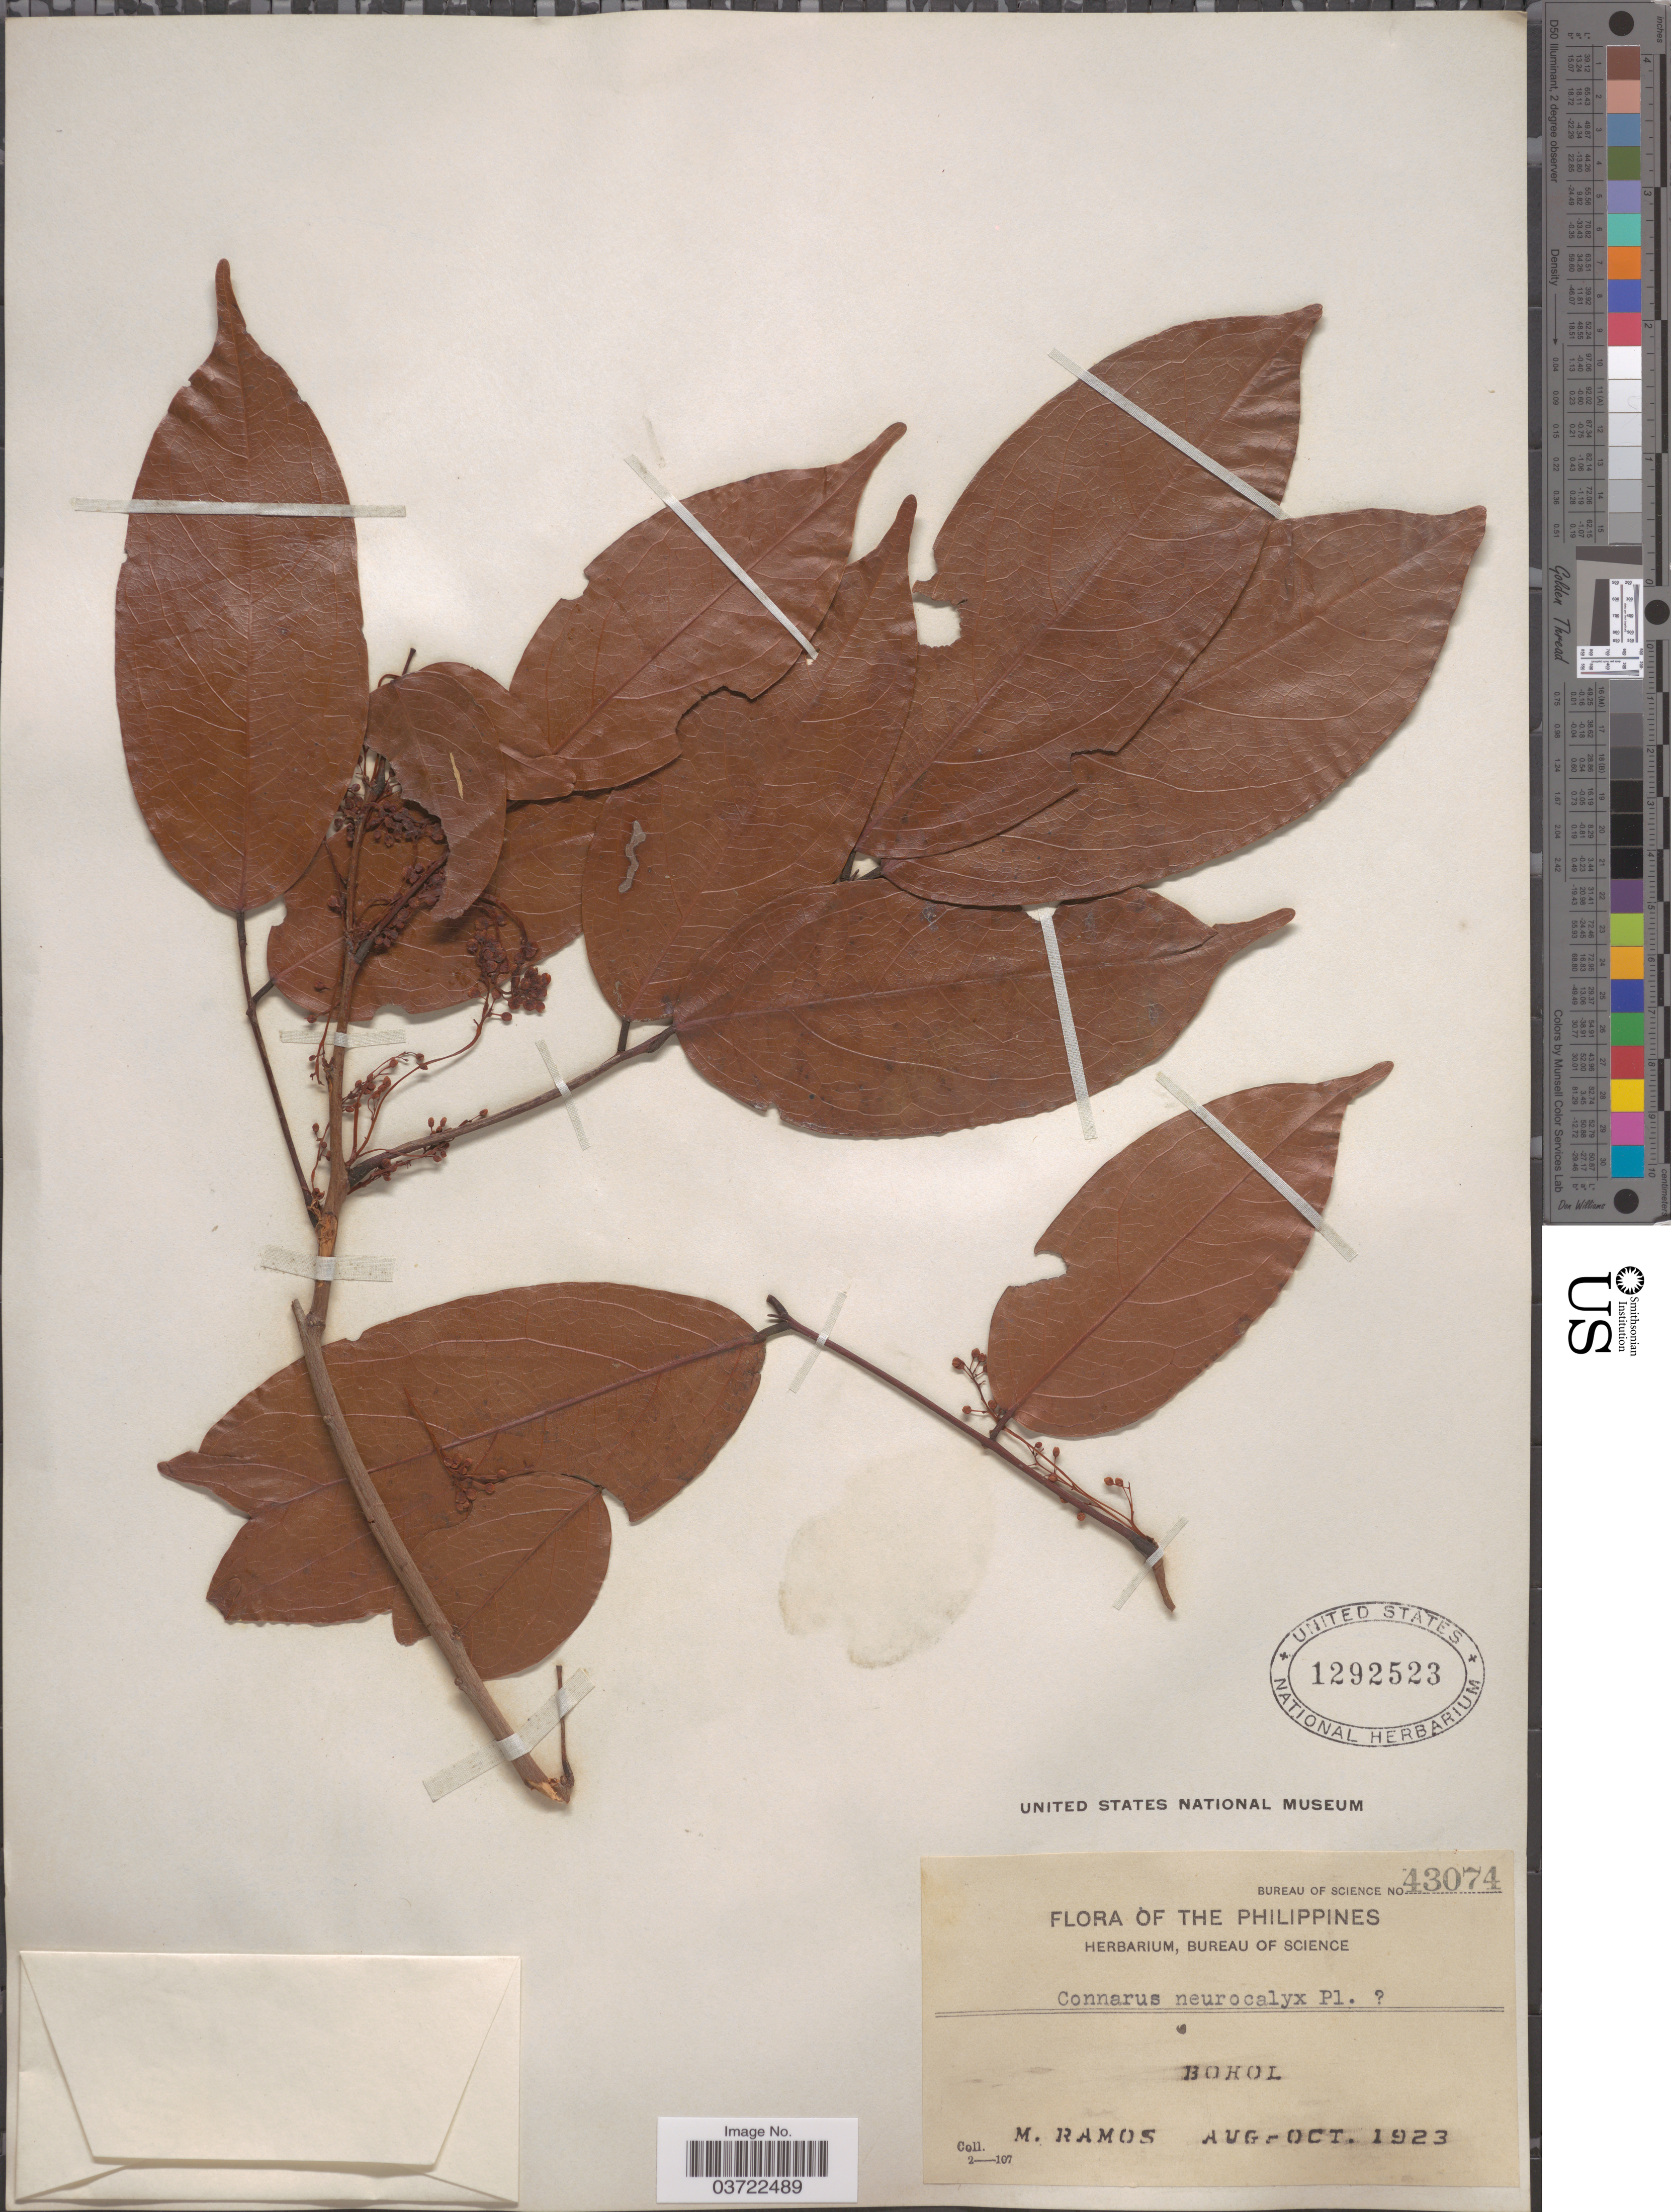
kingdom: Plantae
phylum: Tracheophyta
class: Magnoliopsida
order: Oxalidales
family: Connaraceae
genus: Connarus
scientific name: Connarus neurocalyx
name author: Planch.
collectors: M. Ramos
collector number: Bureau of Science 43074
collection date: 1923-08/1923-10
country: Philippines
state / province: Central Visayas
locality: Bohol.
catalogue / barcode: US 1292523